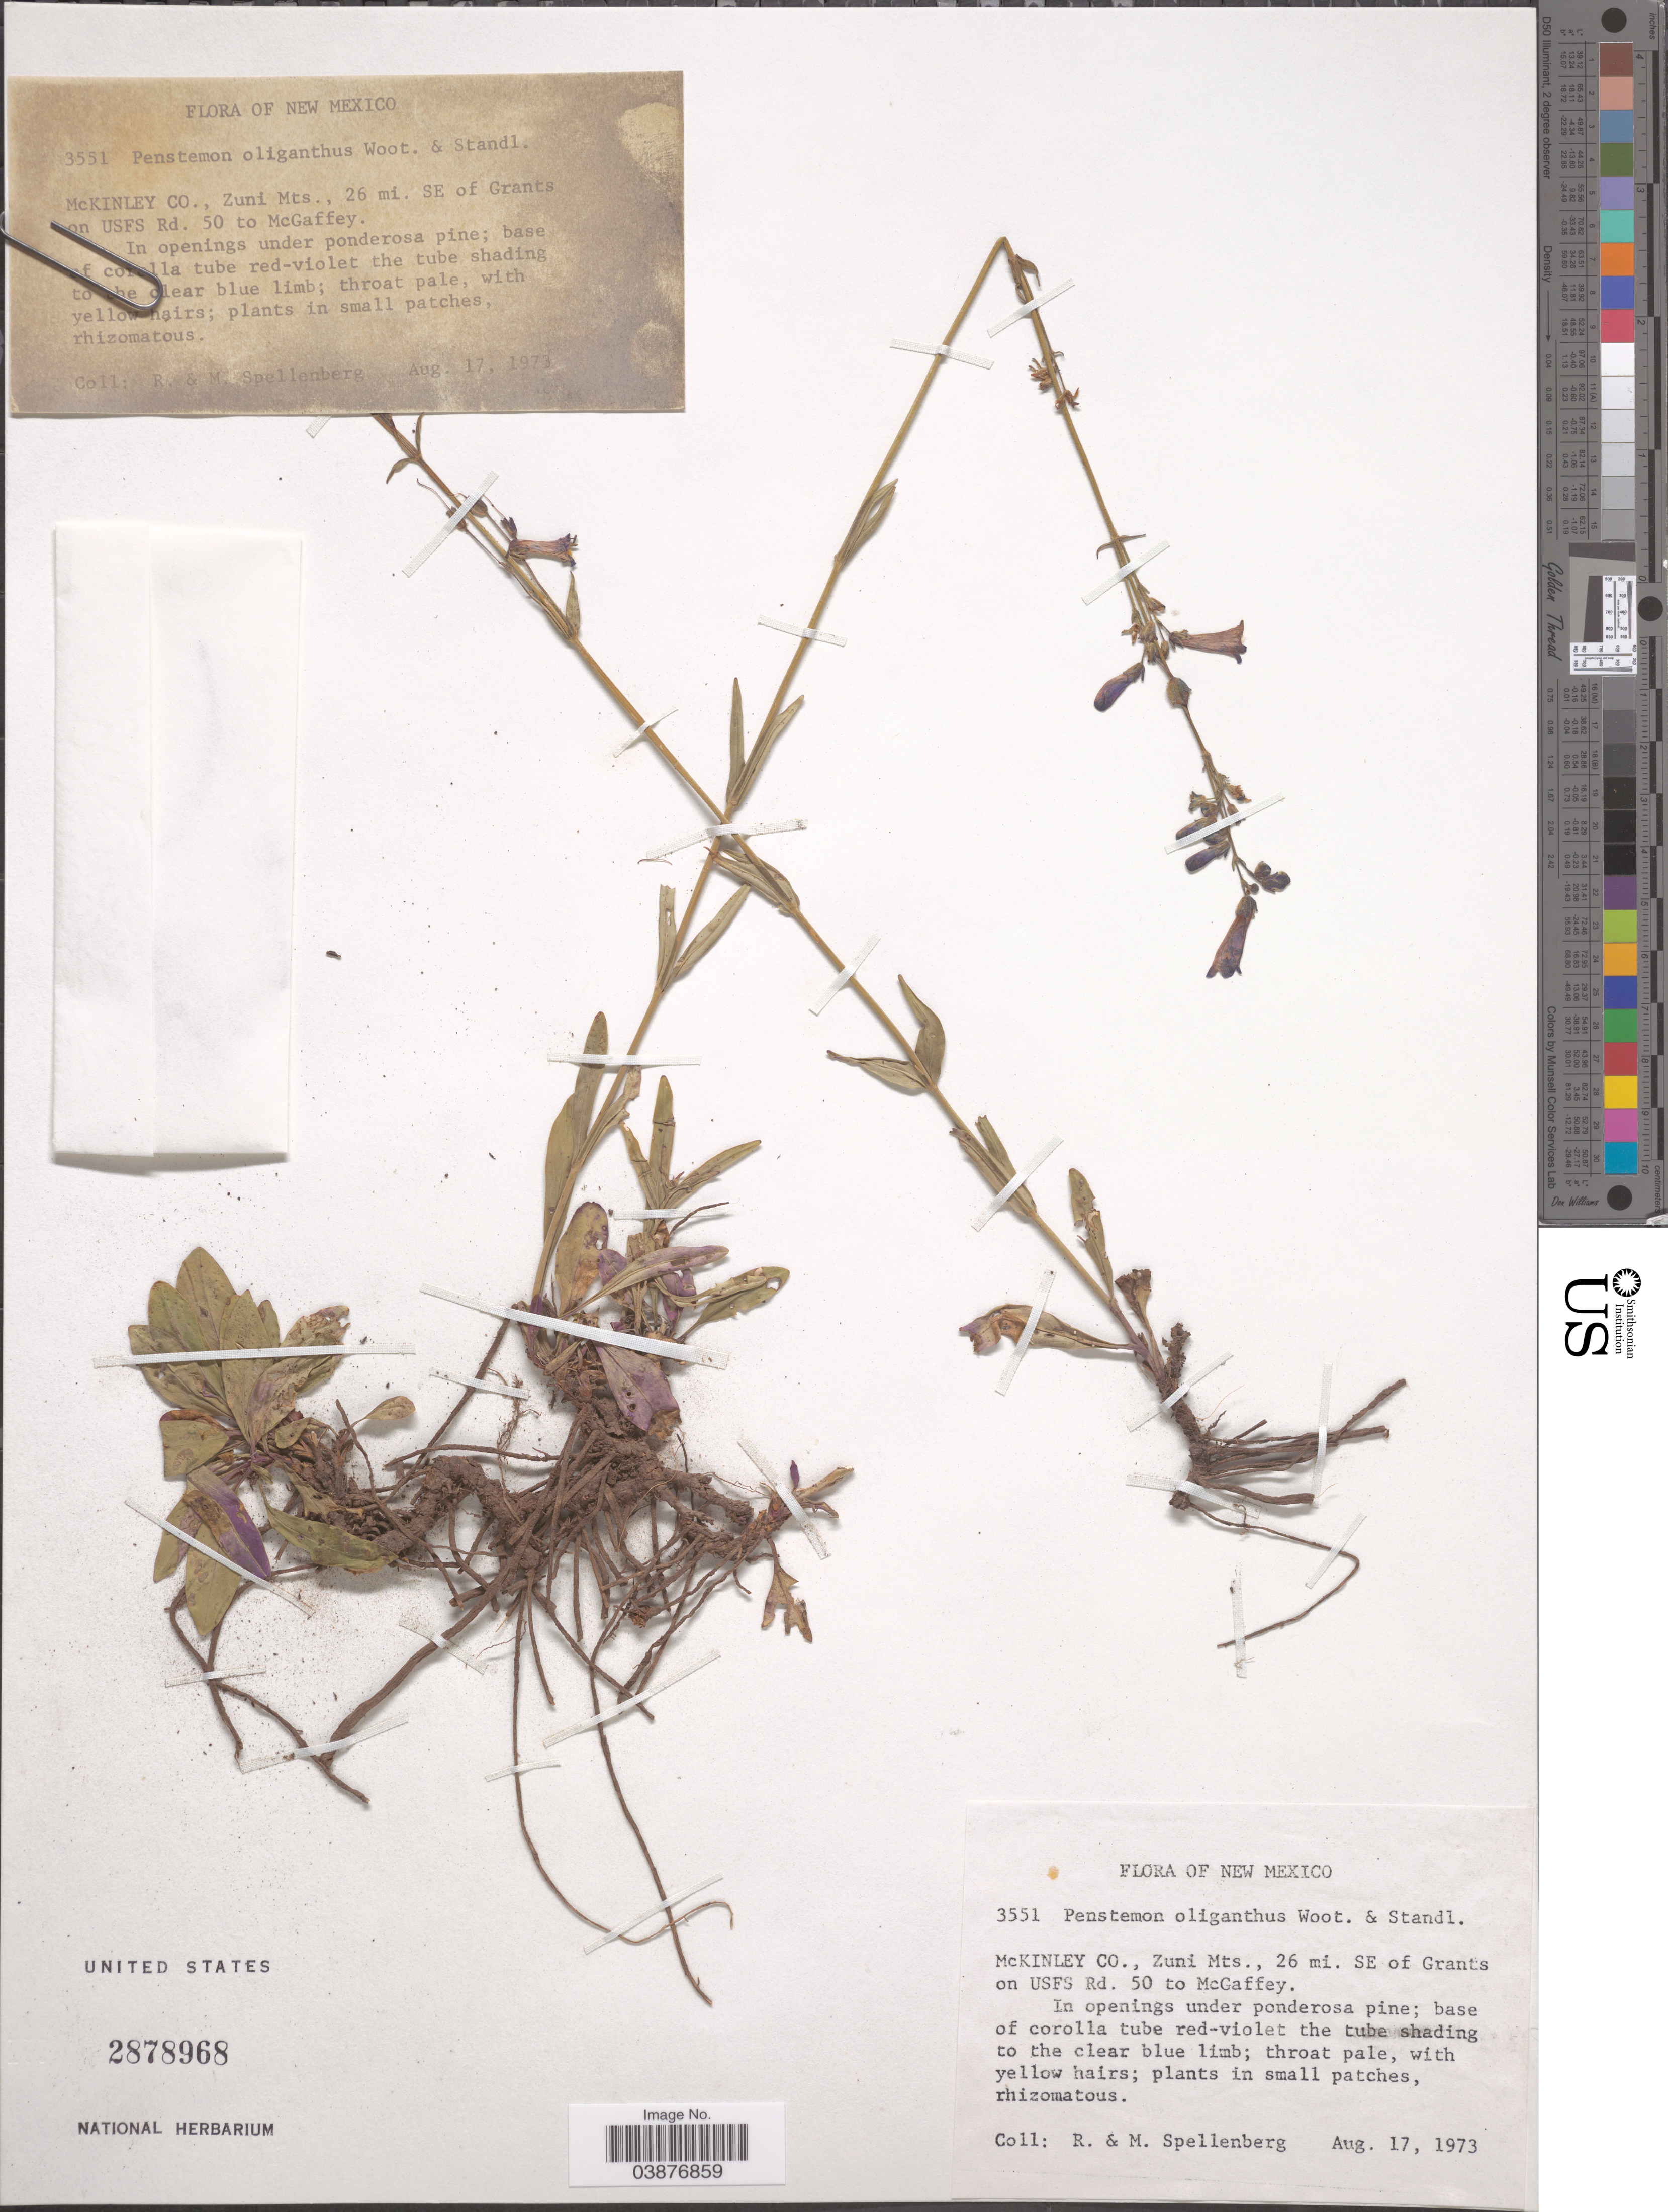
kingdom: Plantae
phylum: Tracheophyta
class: Magnoliopsida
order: Lamiales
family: Plantaginaceae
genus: Penstemon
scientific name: Penstemon oliganthus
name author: Wooton & Standl.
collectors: R. Spellenberg & Spellenberg, M.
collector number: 3551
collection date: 1973-08-17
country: United States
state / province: New Mexico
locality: McKinley Co., Zuni Mts., 26 mi. SE of Grants on USFS Rd. 50 to McGaffey.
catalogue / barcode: US 2878968